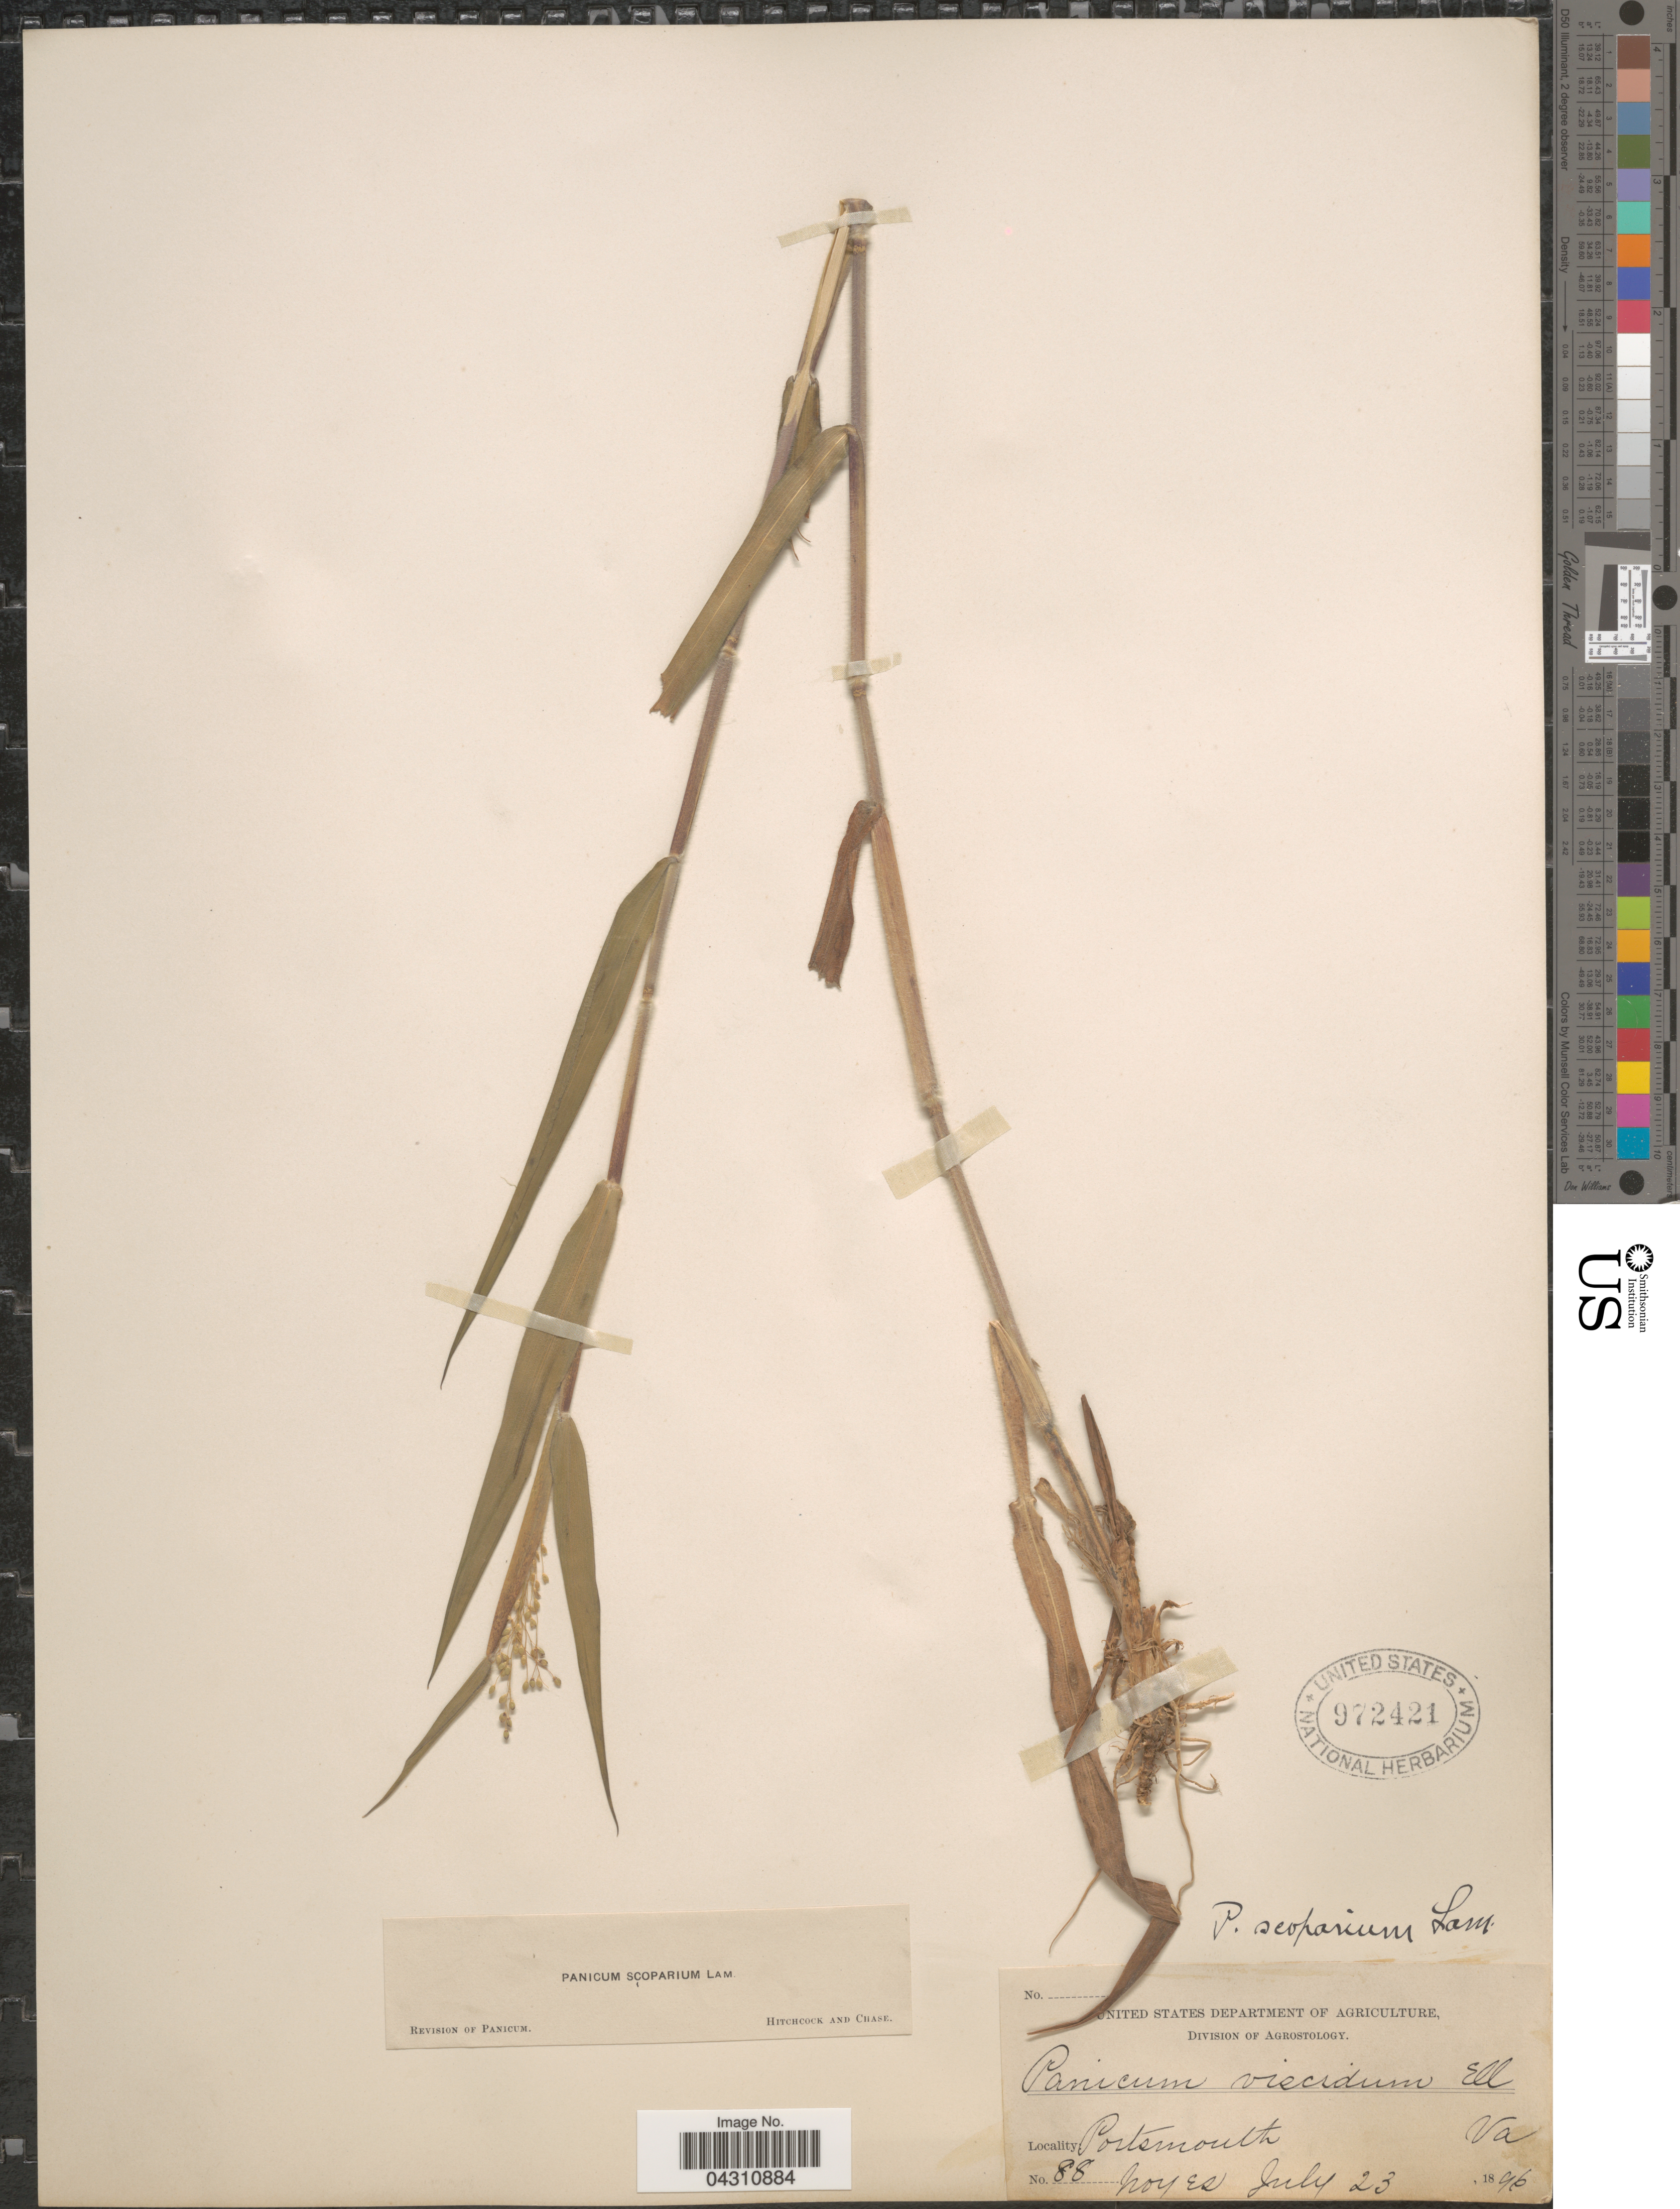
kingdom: Plantae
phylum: Tracheophyta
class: Liliopsida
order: Poales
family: Poaceae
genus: Dichanthelium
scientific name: Dichanthelium scoparium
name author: (Lam.) Gould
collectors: Noyes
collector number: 88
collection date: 1896-07-23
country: United States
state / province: Virginia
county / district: City of Portsmouth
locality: Portsmouth.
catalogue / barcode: US 972421